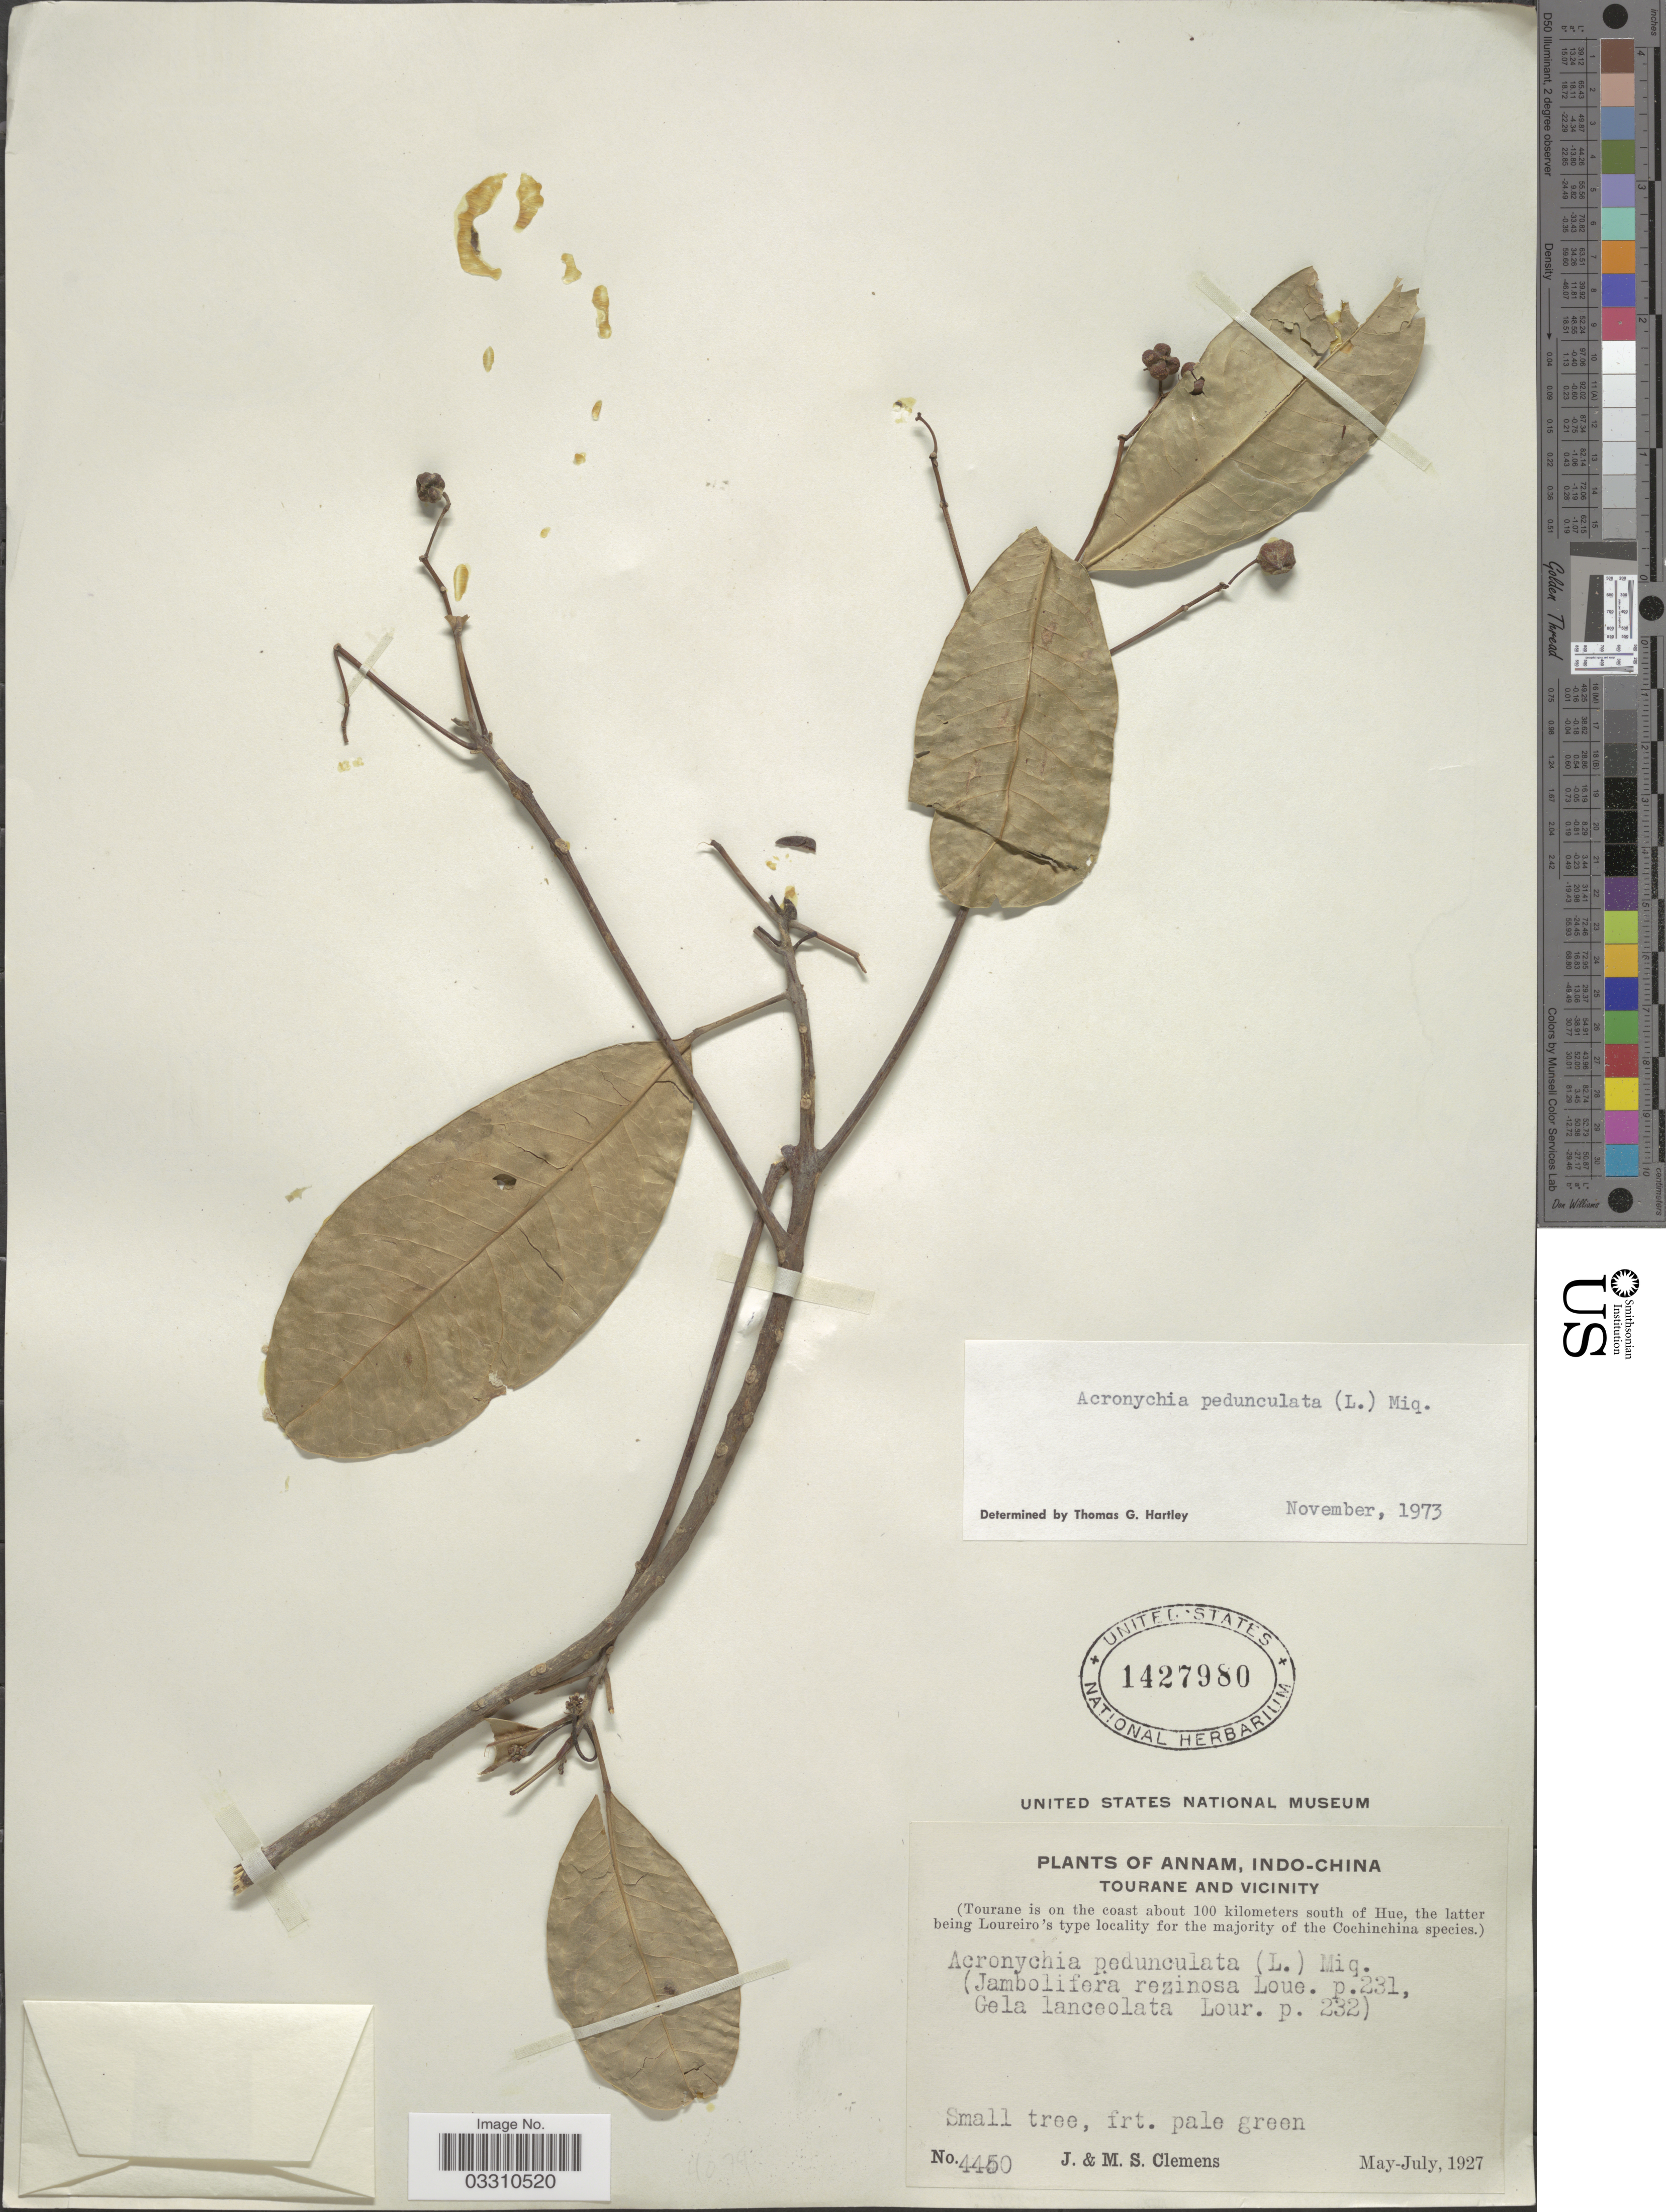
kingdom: Plantae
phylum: Tracheophyta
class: Magnoliopsida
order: Sapindales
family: Rutaceae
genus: Acronychia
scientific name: Acronychia pedunculata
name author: (L.) Miq.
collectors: J. Clemens & M. S. Clemens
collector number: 4450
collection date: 1927-05/1927-07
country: Vietnam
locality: Annam, Indo-China, Tourane and Vicinity (Tourane is on the coast about 100 kilometers south of Hue).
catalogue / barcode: US 1427980